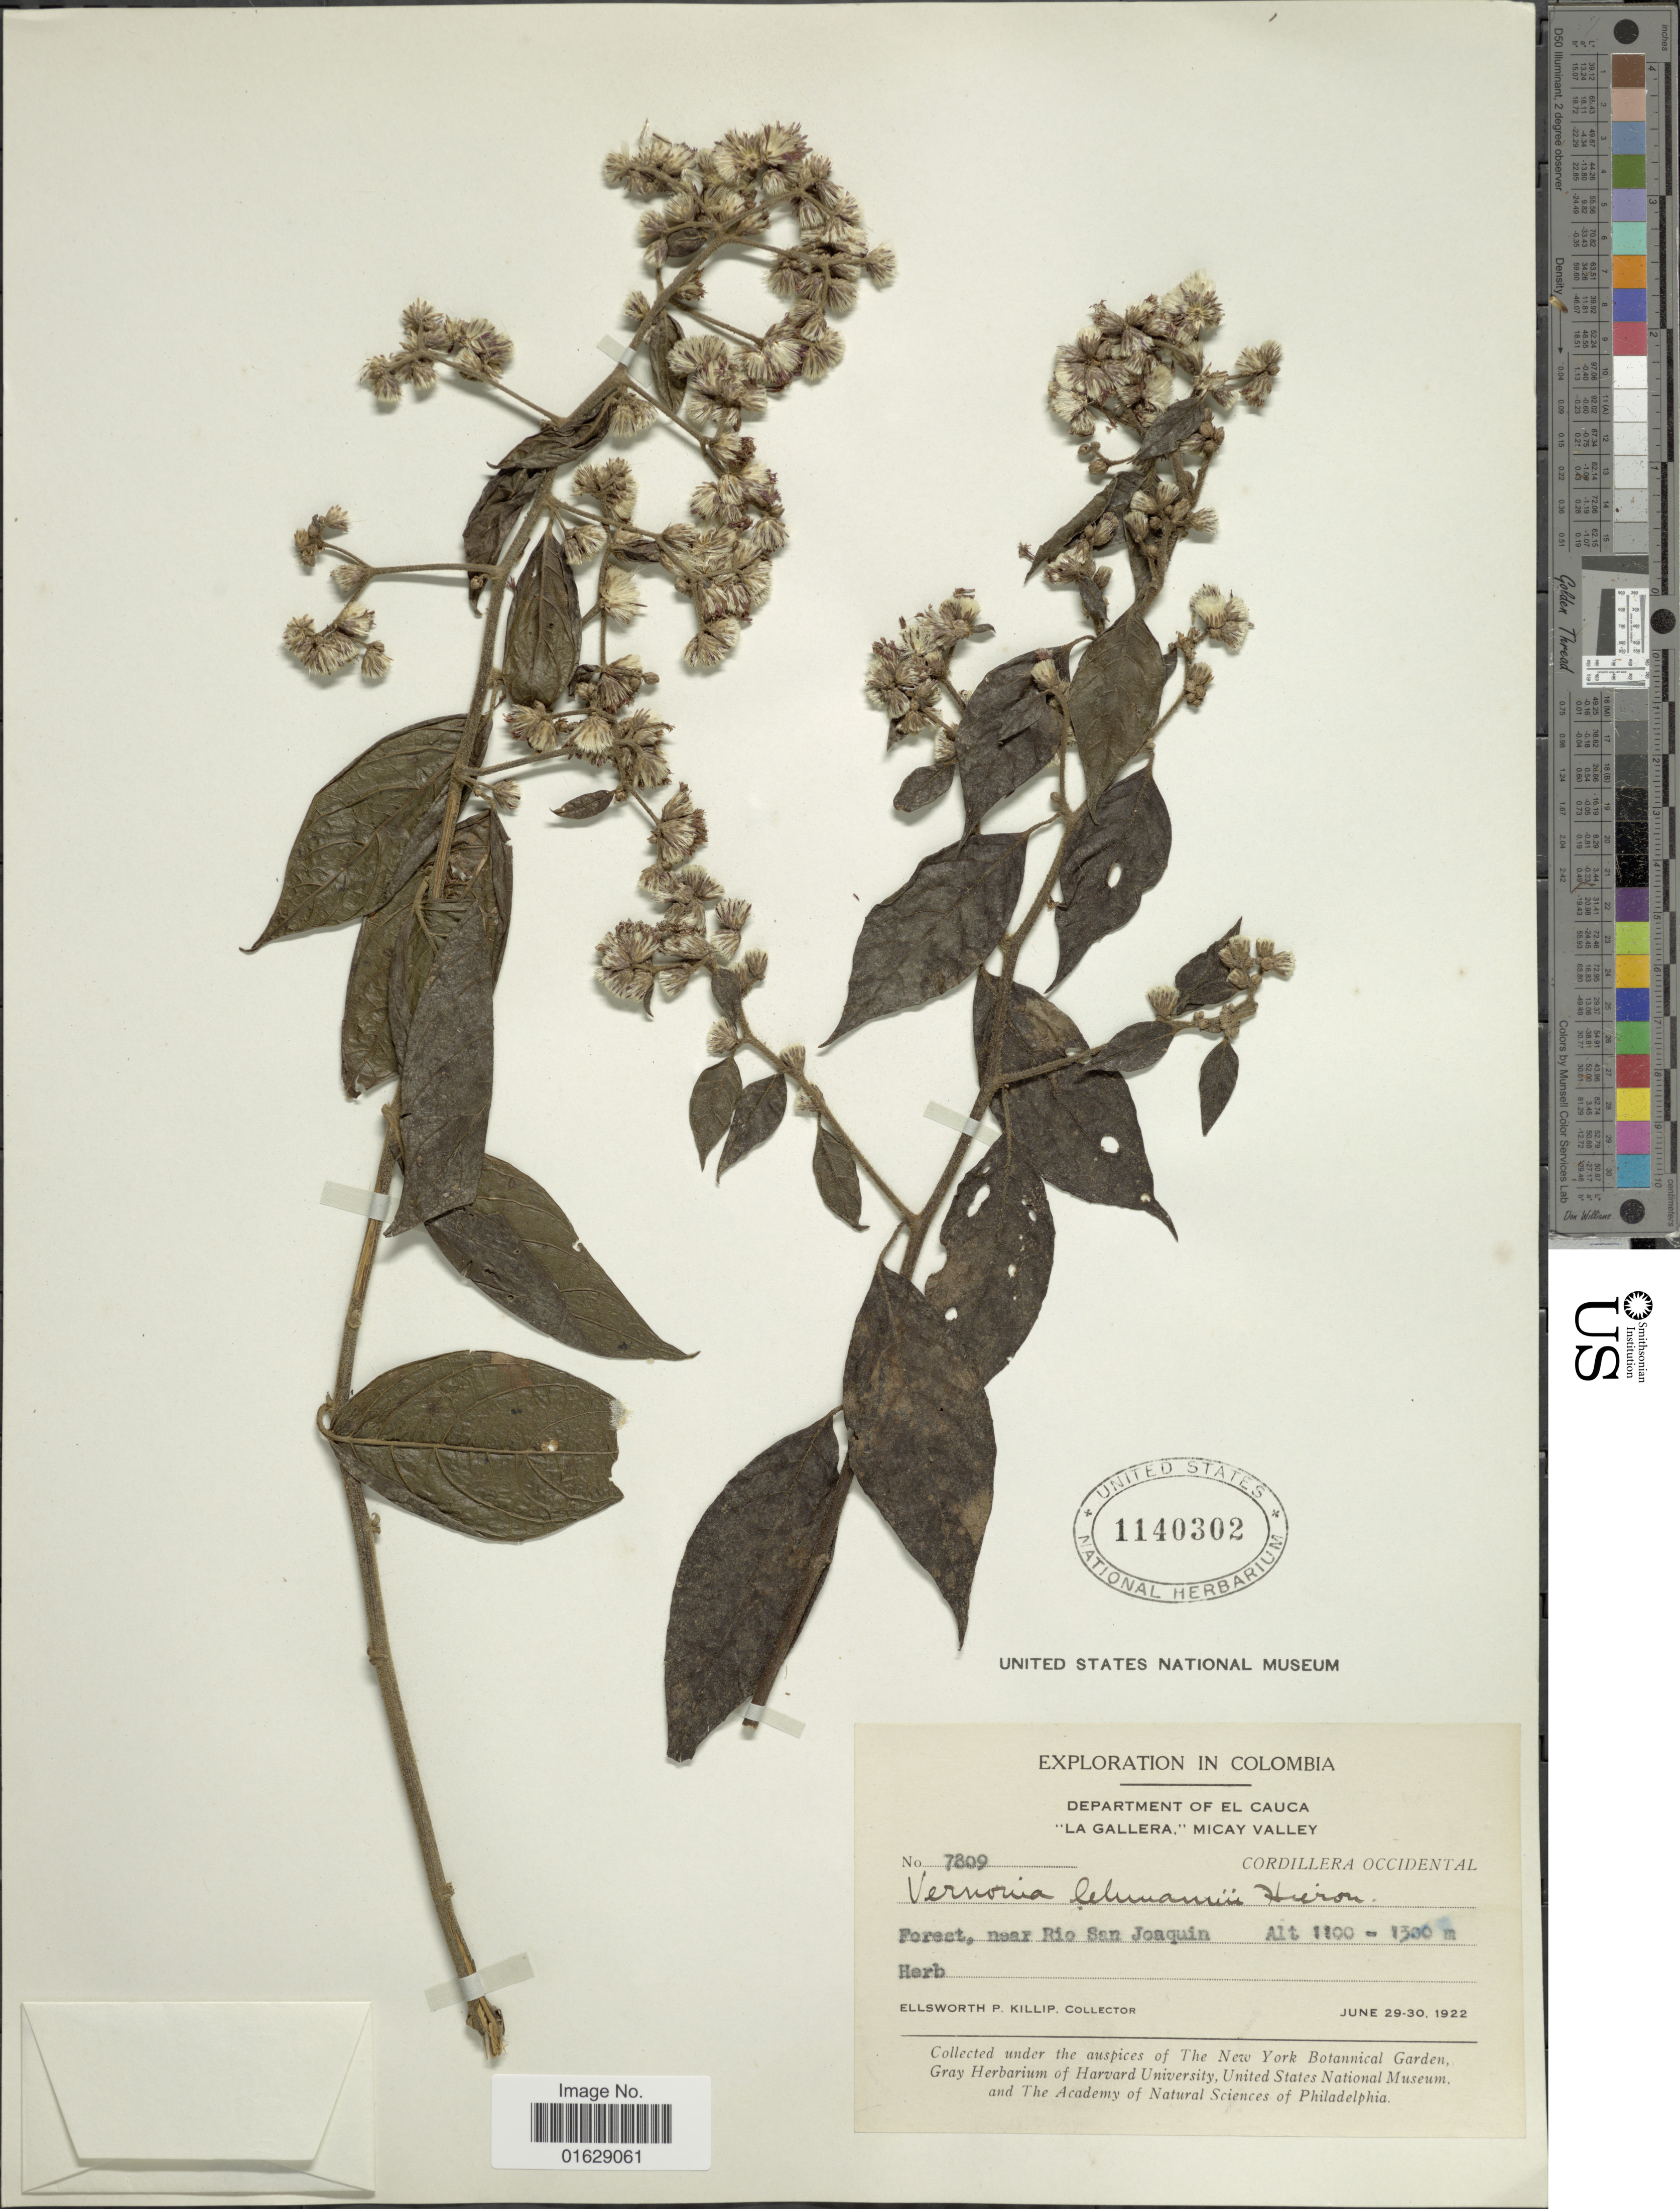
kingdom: Plantae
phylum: Tracheophyta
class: Magnoliopsida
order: Asterales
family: Asteraceae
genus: Lepidaploa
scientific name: Lepidaploa lehmannii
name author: (Hieron.) H. Rob.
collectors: E. P. Killip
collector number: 7809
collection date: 1922-06-29/1922-06-30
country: Colombia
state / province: Cauca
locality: Department of El Cauca. 'La Gallera,' Micay Valley. Near Rio San Joaquin. Cordillera Occidental.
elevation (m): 1100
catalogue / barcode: US 1140302